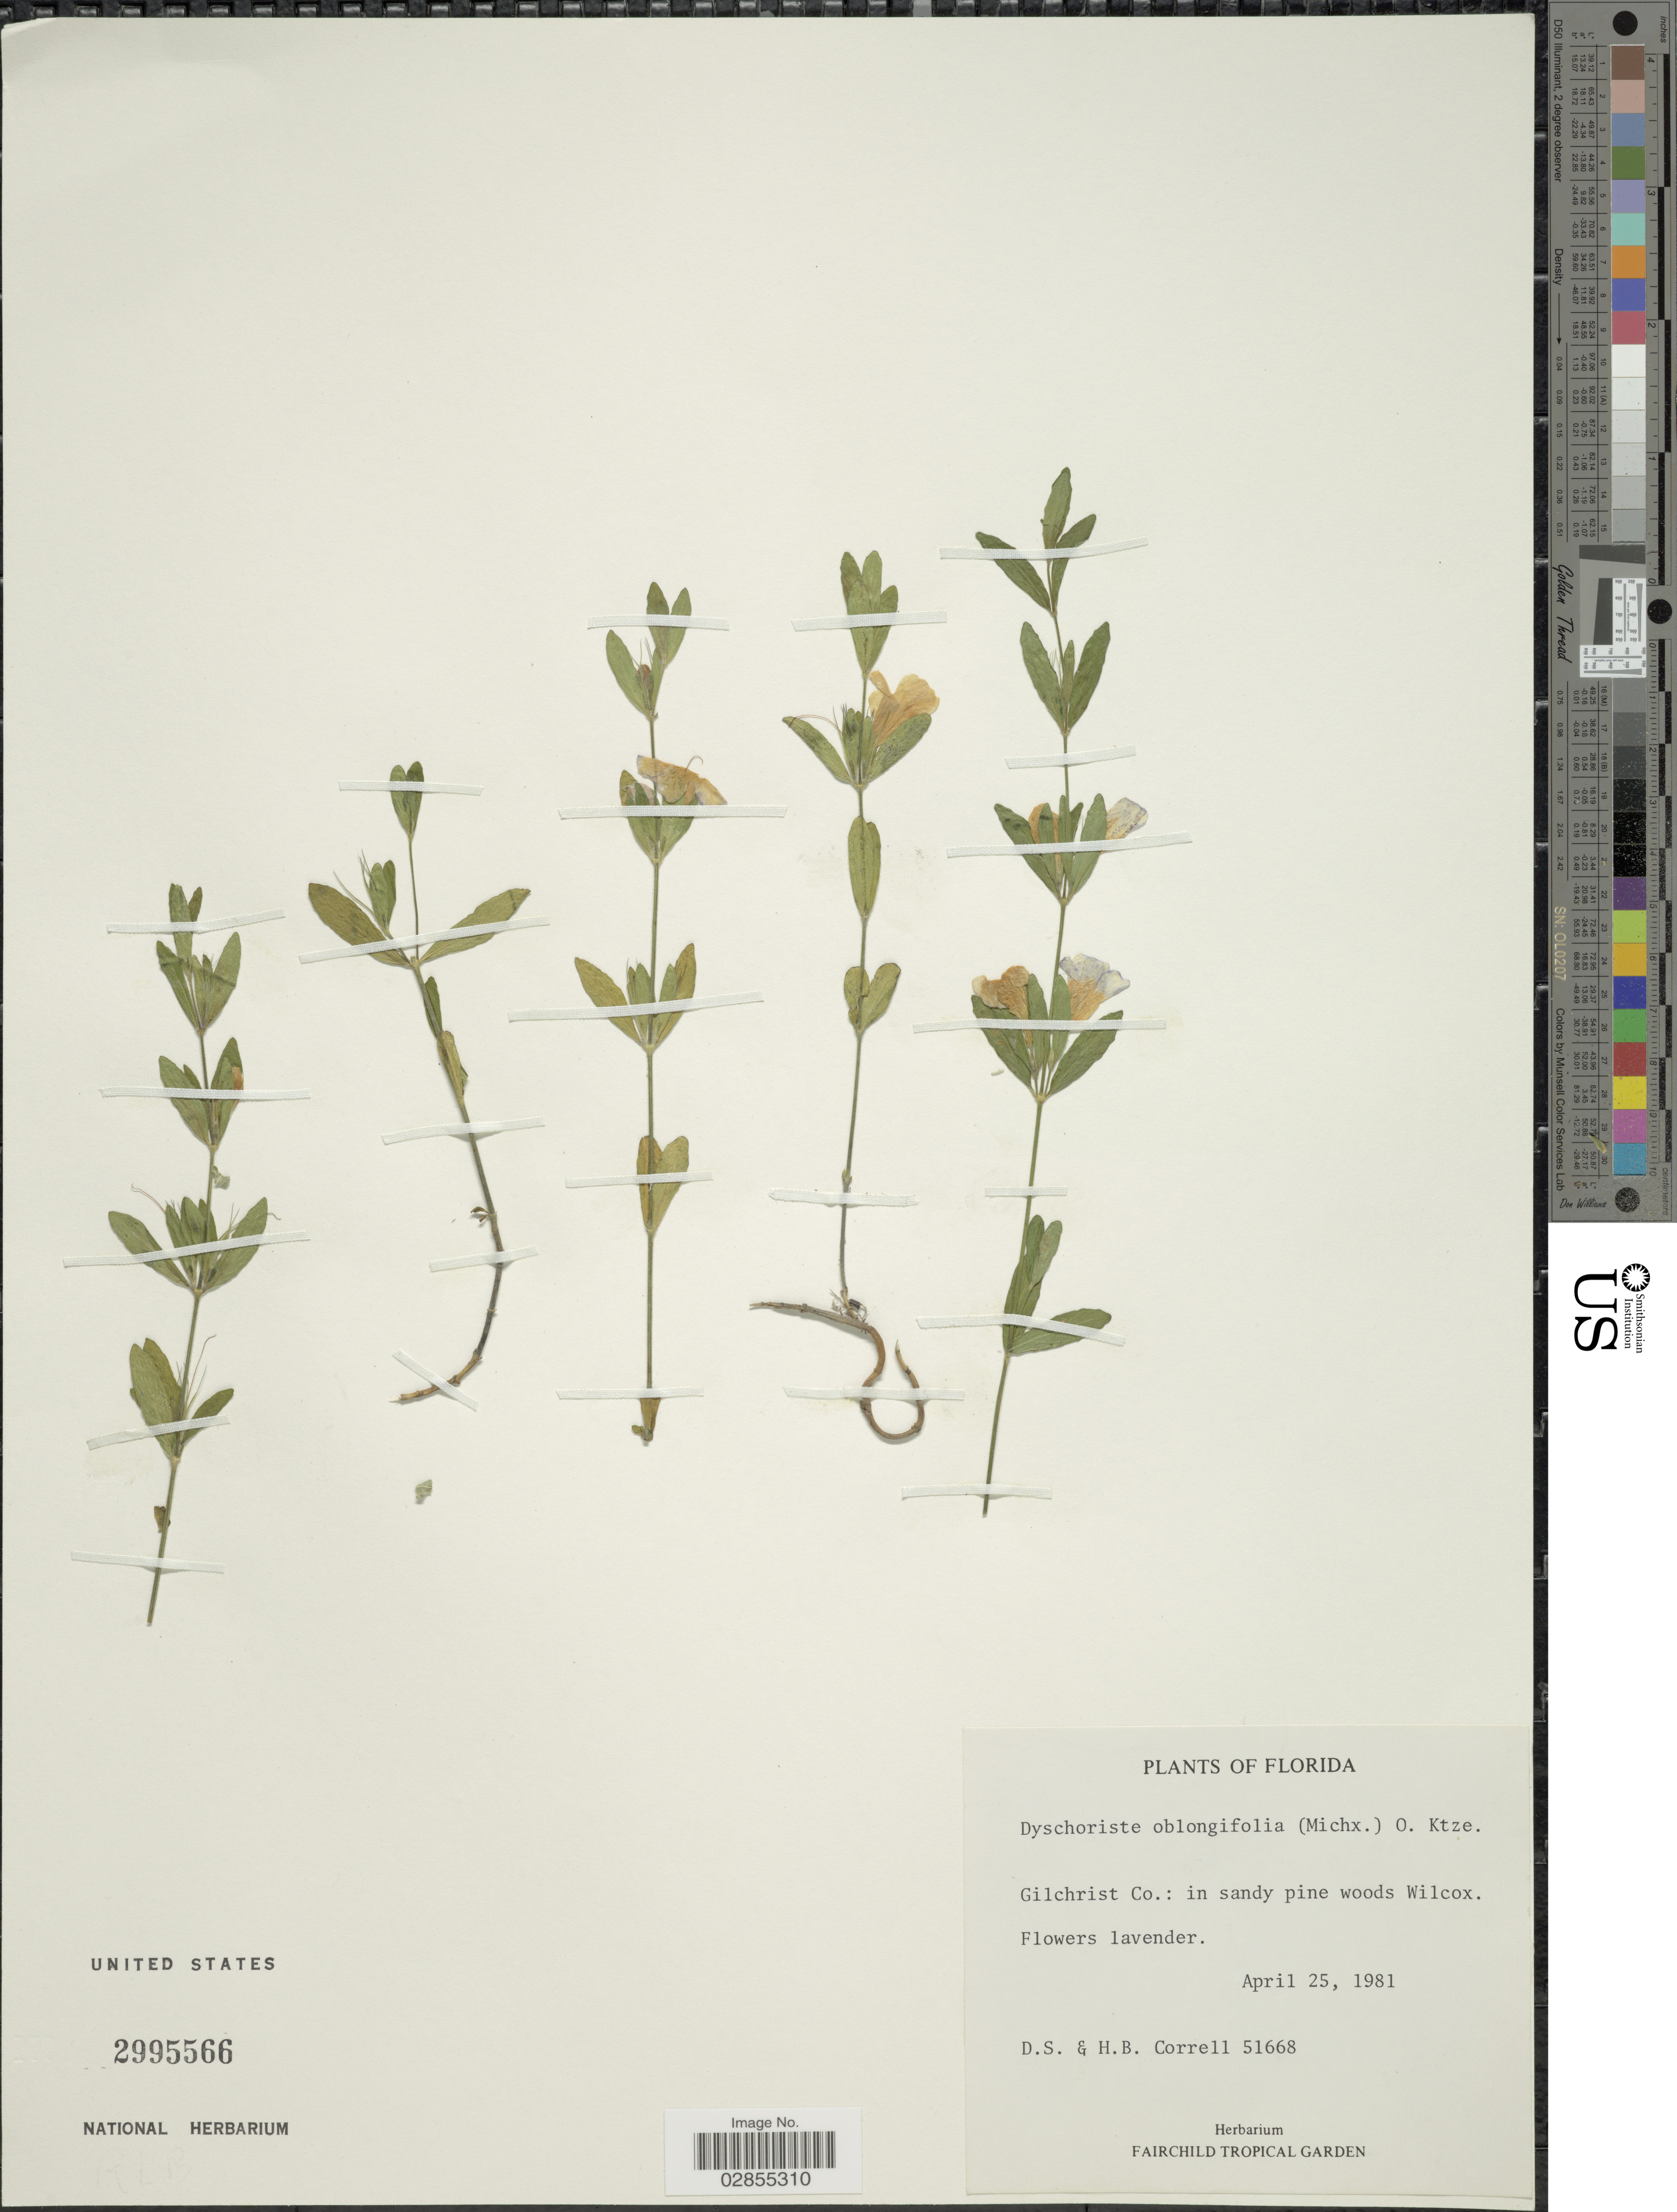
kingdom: Plantae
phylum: Tracheophyta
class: Magnoliopsida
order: Lamiales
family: Acanthaceae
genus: Dyschoriste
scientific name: Dyschoriste oblongifolia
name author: (Michx.) Kuntze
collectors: D. S. Correll & H. Correll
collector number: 51668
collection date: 1981-04-25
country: United States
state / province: Florida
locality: Gilchrist Co.: in sandy pine woods Wilcox.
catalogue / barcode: US 2995566